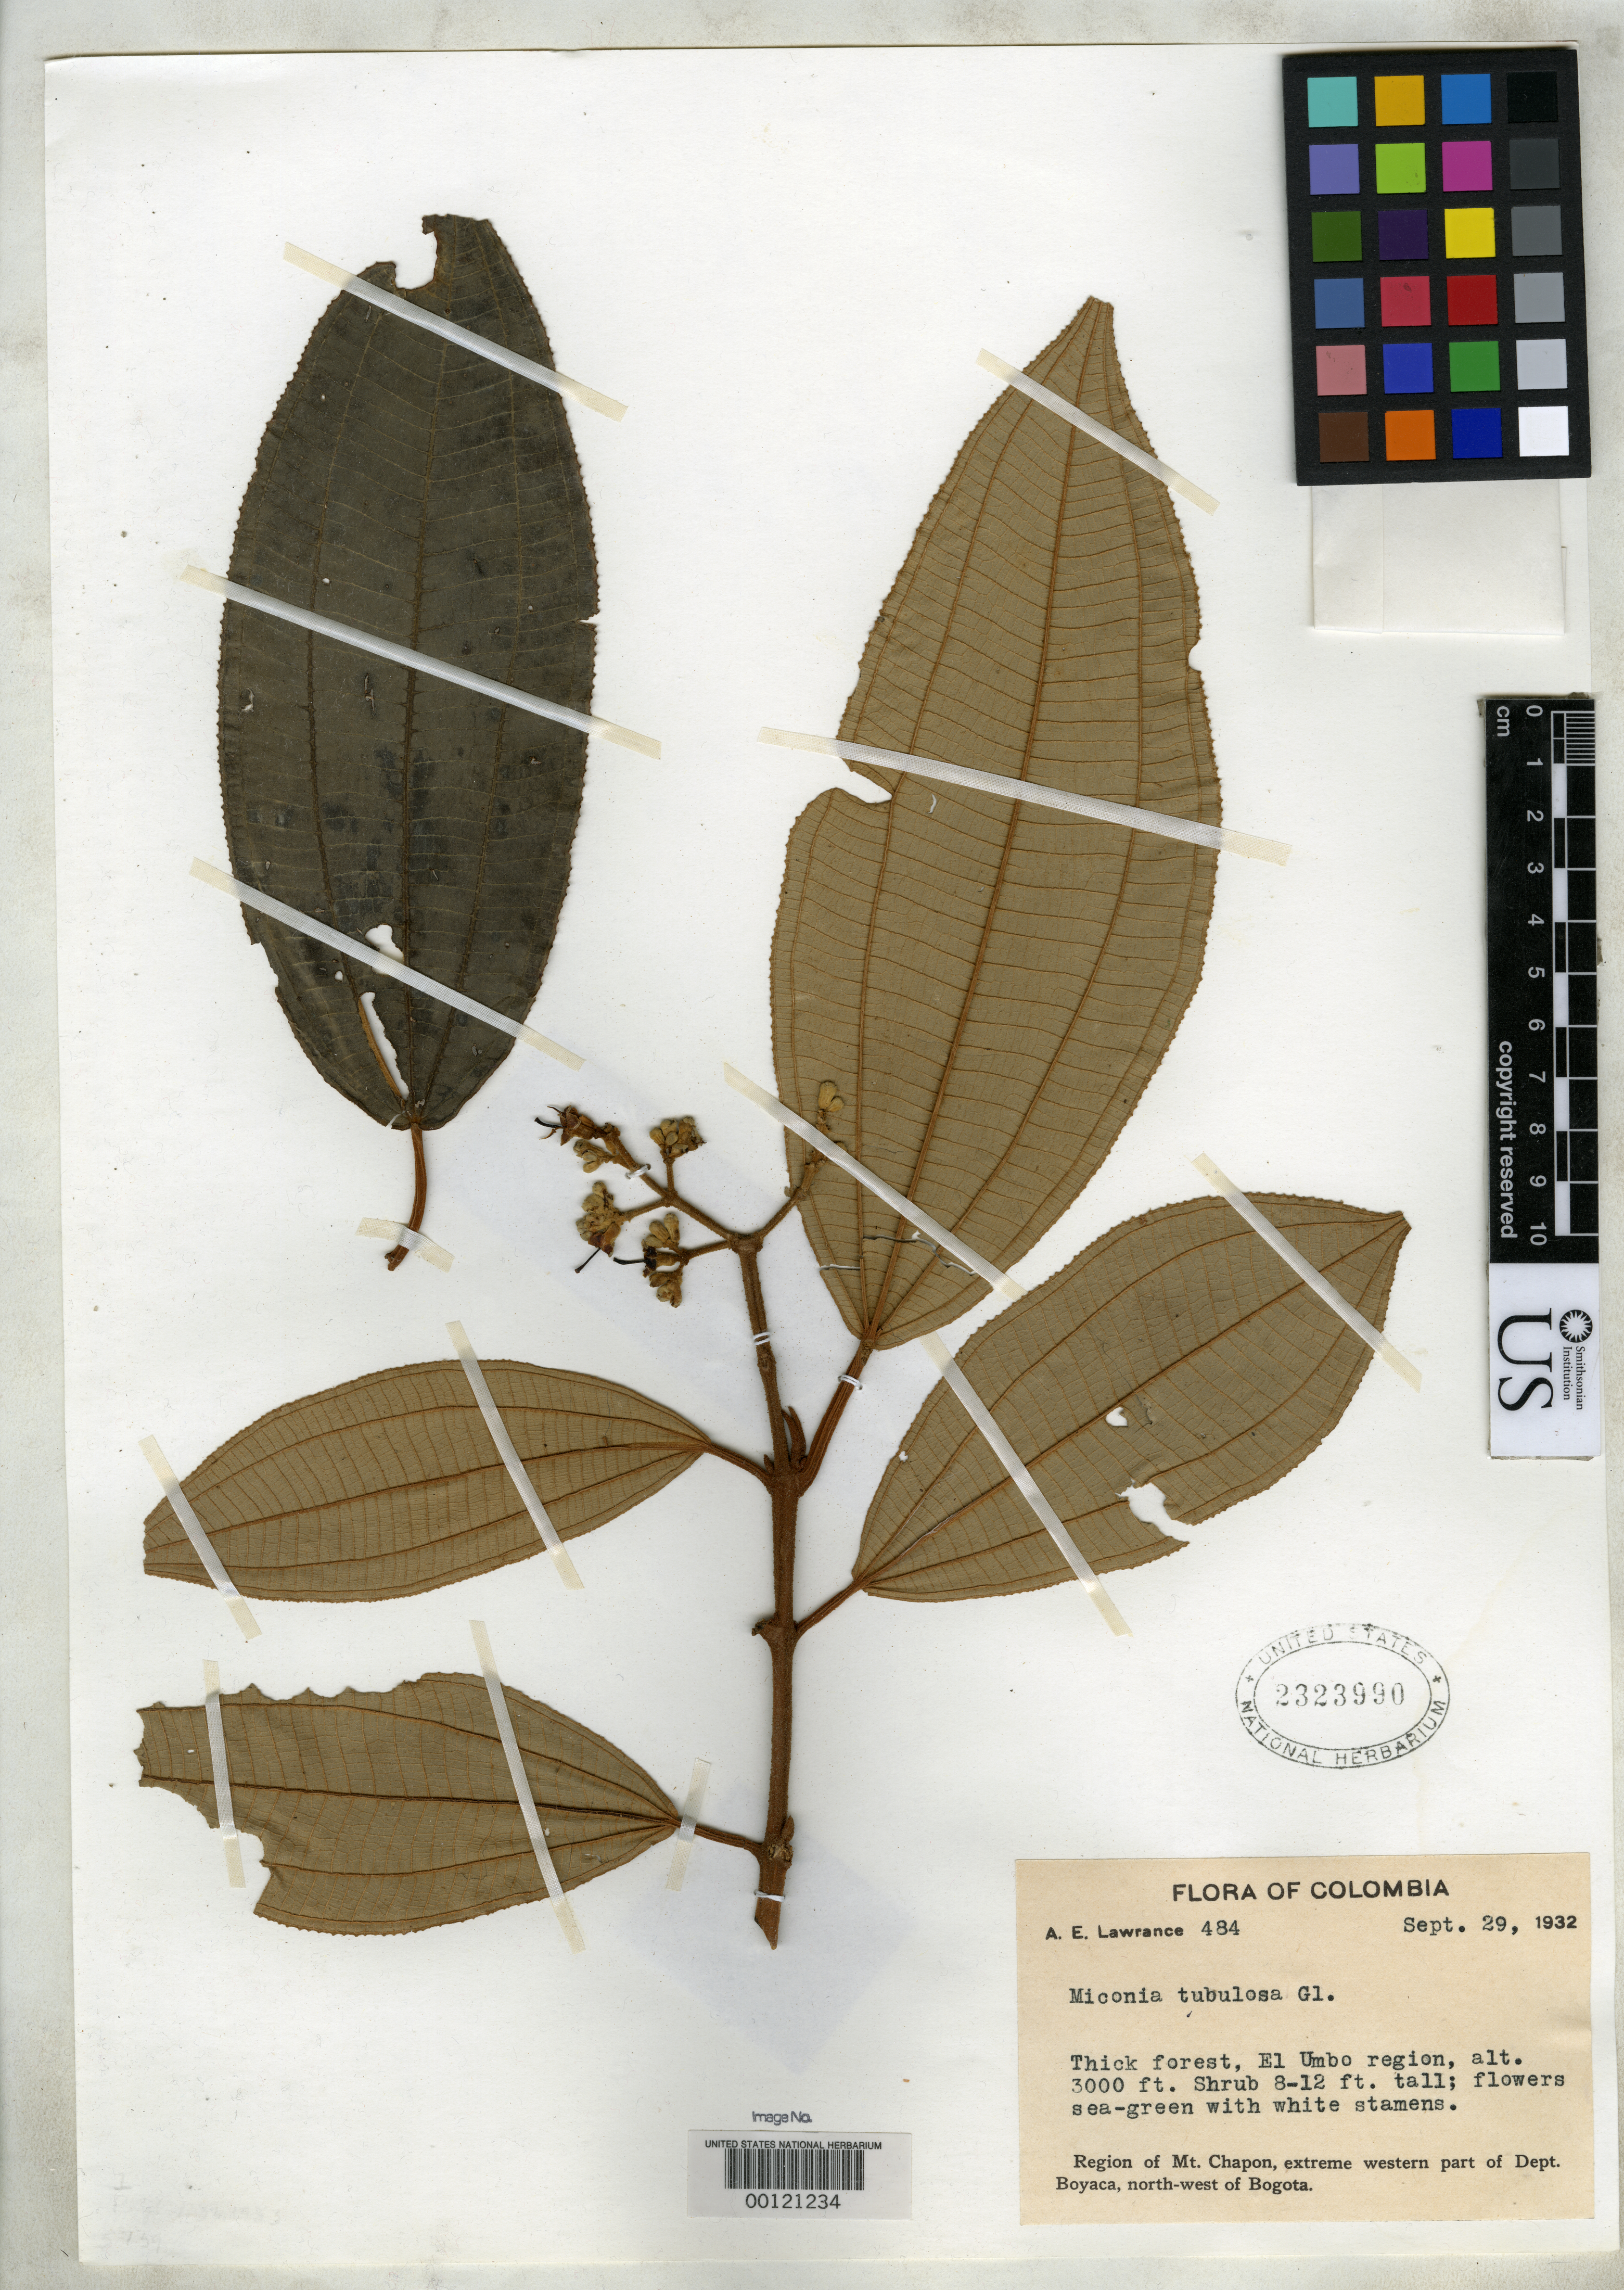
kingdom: Plantae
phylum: Tracheophyta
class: Magnoliopsida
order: Myrtales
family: Melastomataceae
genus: Miconia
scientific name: Miconia tubulosa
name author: Gleason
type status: Isotype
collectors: A. Lawrance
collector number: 484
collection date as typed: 29 Sep 1932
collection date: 1932-09-29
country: Colombia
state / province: Boyacá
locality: Mt. Chapon, El Umbo region.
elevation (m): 900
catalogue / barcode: US 2323990